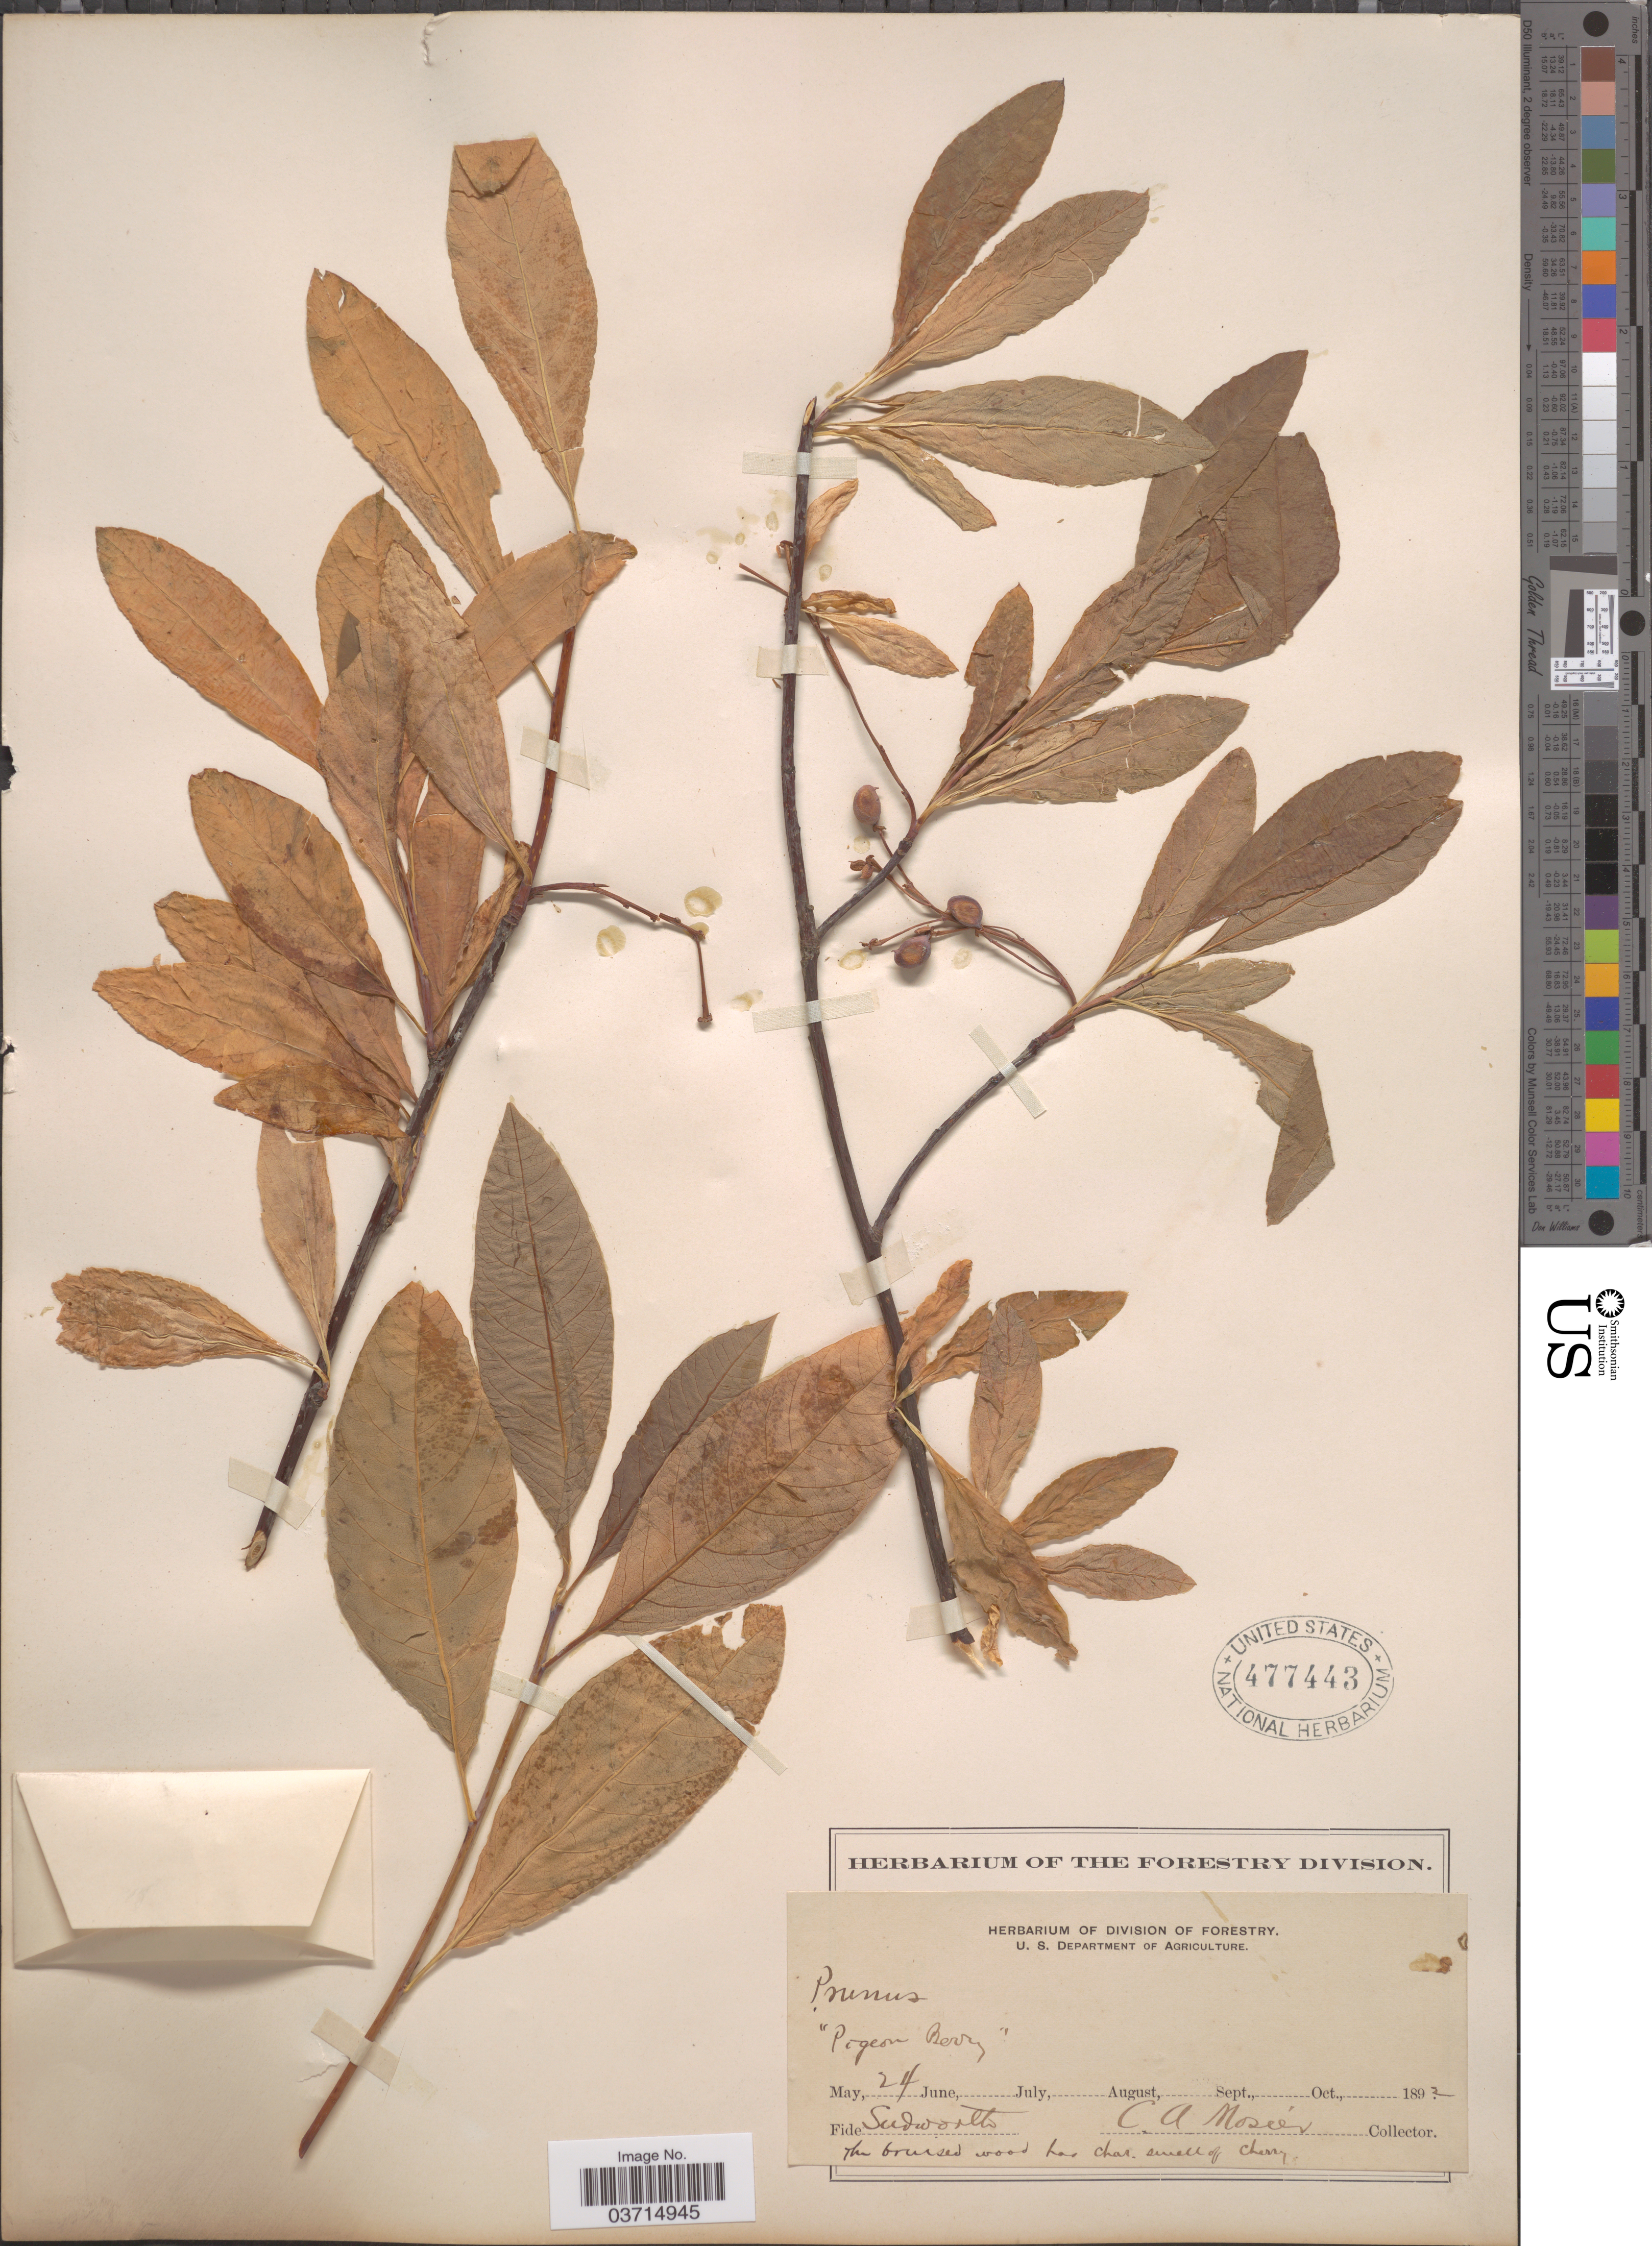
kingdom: Plantae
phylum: Tracheophyta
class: Magnoliopsida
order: Rosales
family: Rosaceae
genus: Oemleria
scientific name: Oemleria cerasiformis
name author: (Torr. & A. Gray ex Hook. & Arn.) J.W. Landon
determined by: Strong, Mark T., (BOT), Smithsonian Institution - National Museum of Natural History (UNITED STATES)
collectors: C. A. Mosier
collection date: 1892-05-24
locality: Sudworth.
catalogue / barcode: US 477443